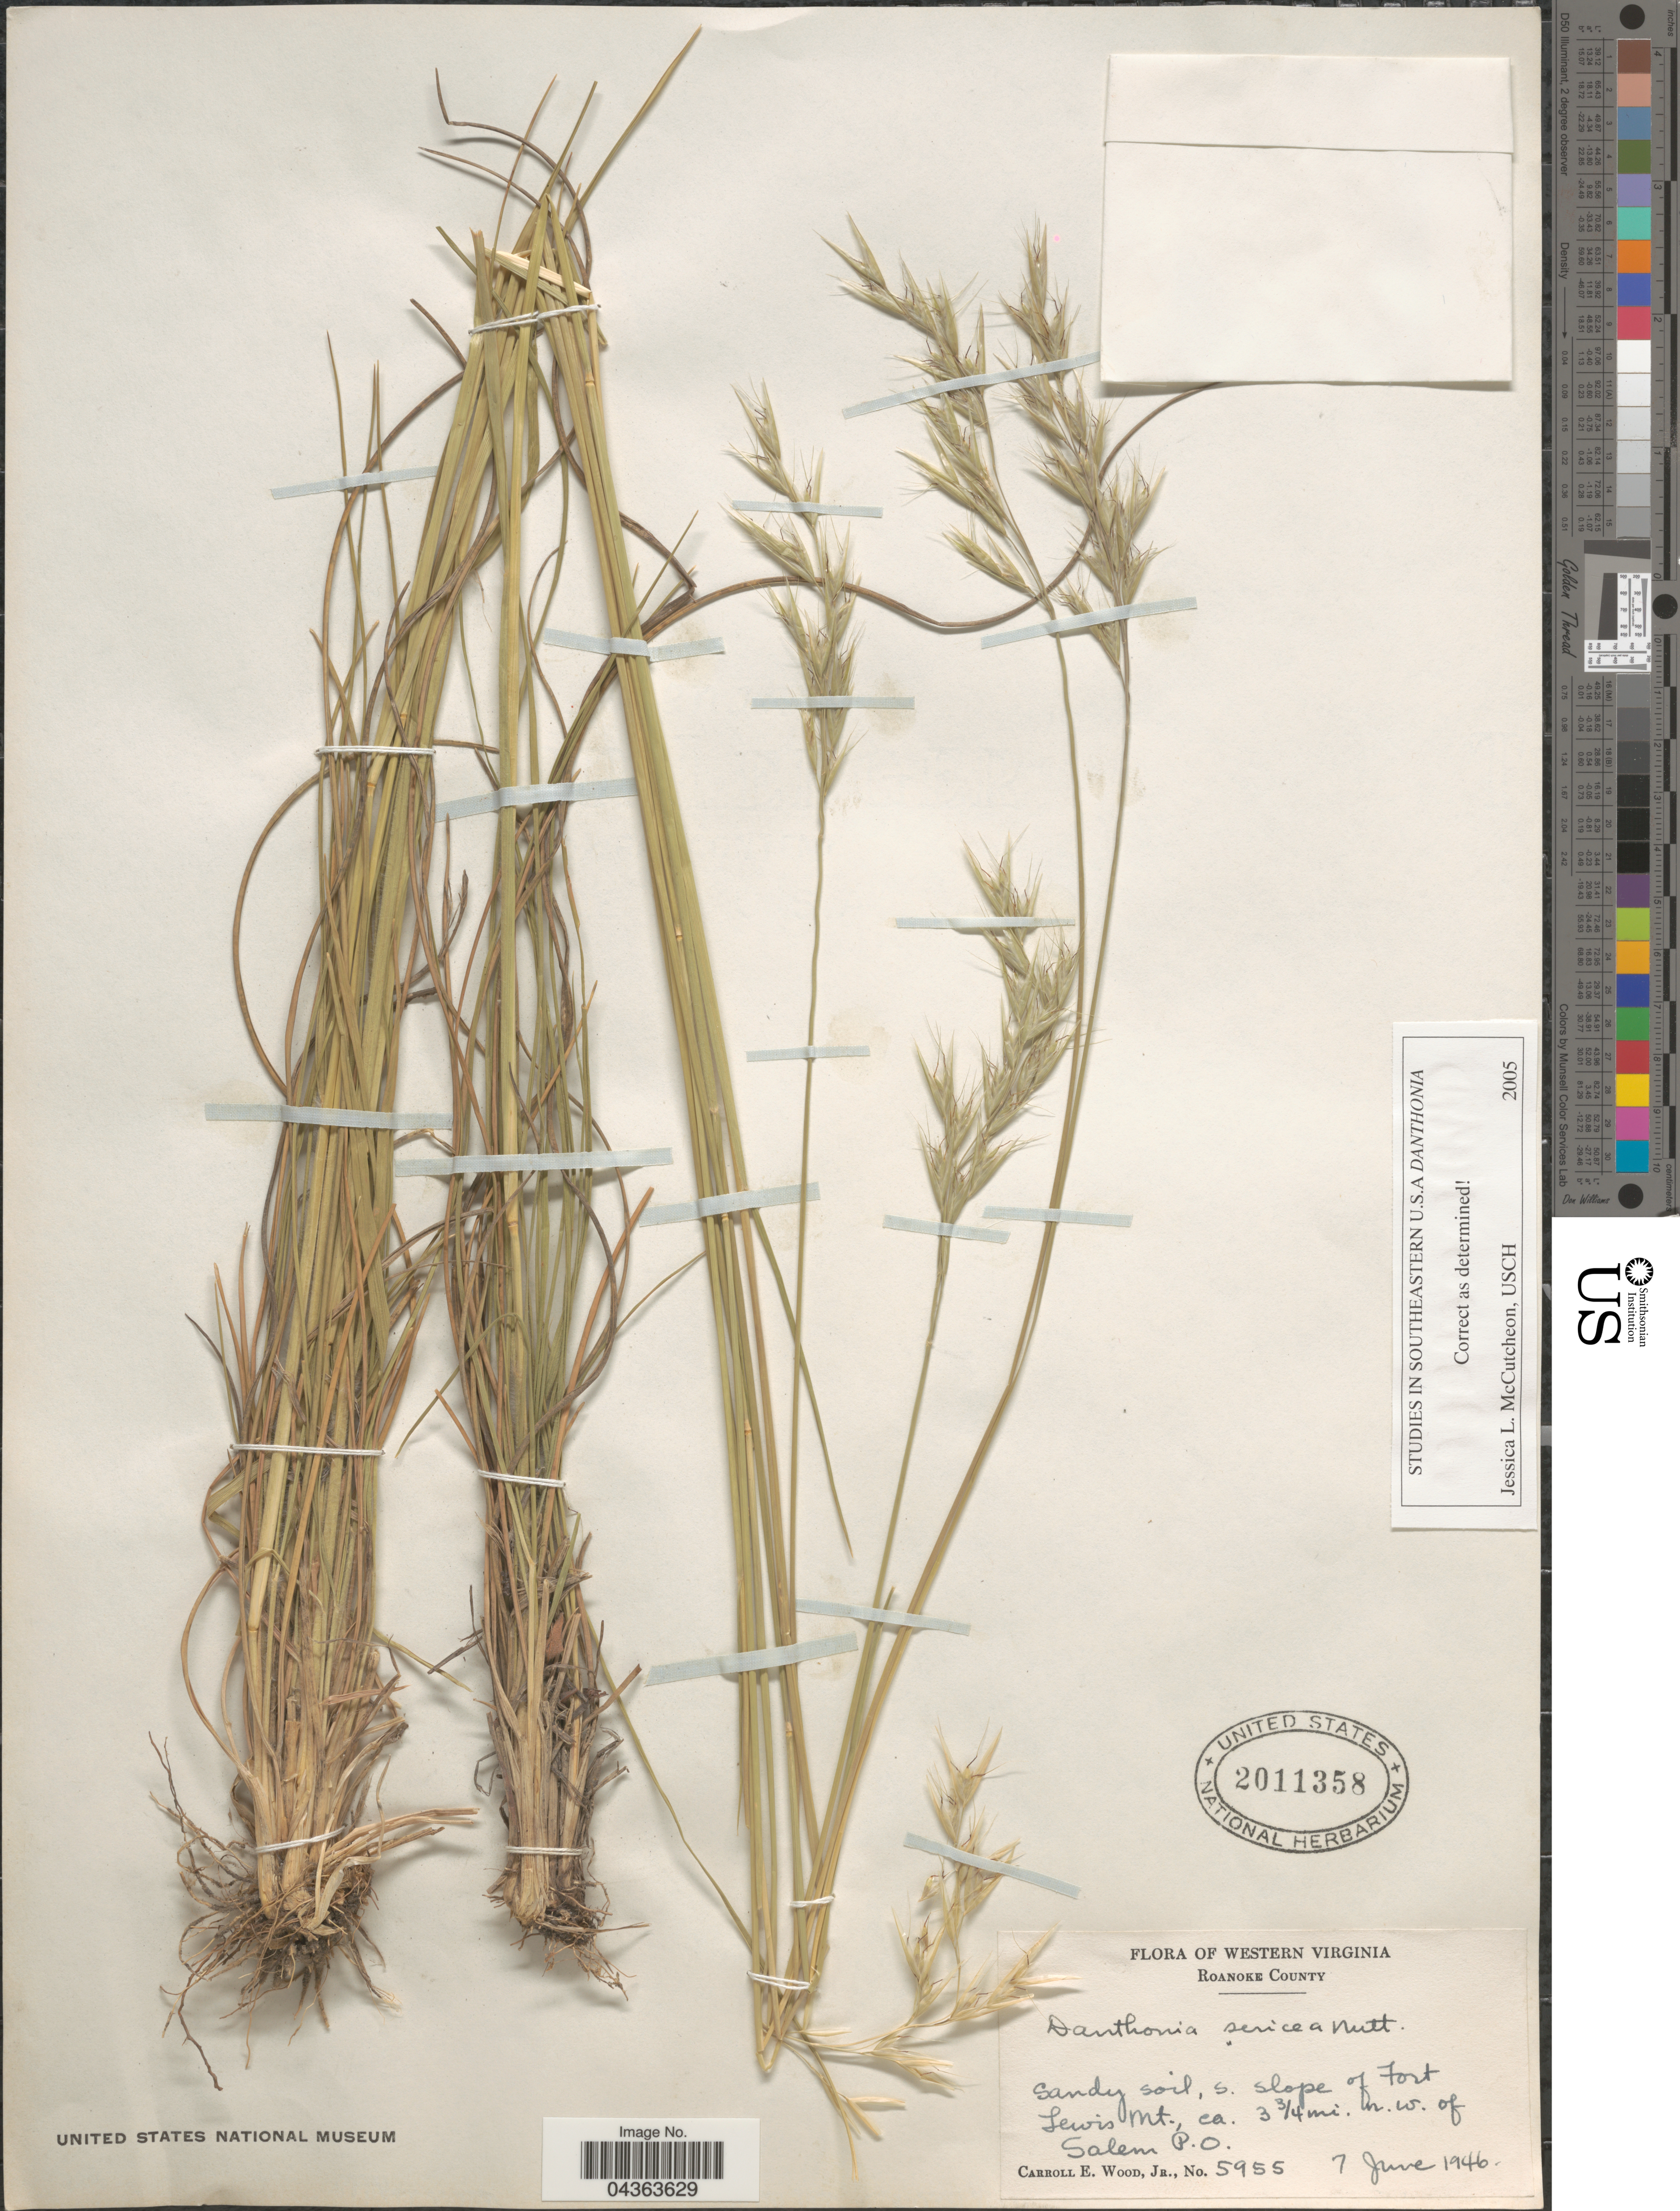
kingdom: Plantae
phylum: Tracheophyta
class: Liliopsida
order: Poales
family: Poaceae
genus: Danthonia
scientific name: Danthonia sericea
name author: Nutt.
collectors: C. Wood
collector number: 5955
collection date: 1946-06-07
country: United States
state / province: Virginia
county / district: Roanoke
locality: Western Virginia. Roanoke County. Sandy soil, s. slope of Fort Lewis Mt., ca. 3¾ mi. n. w. of Salem P. O.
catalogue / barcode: US 2011358